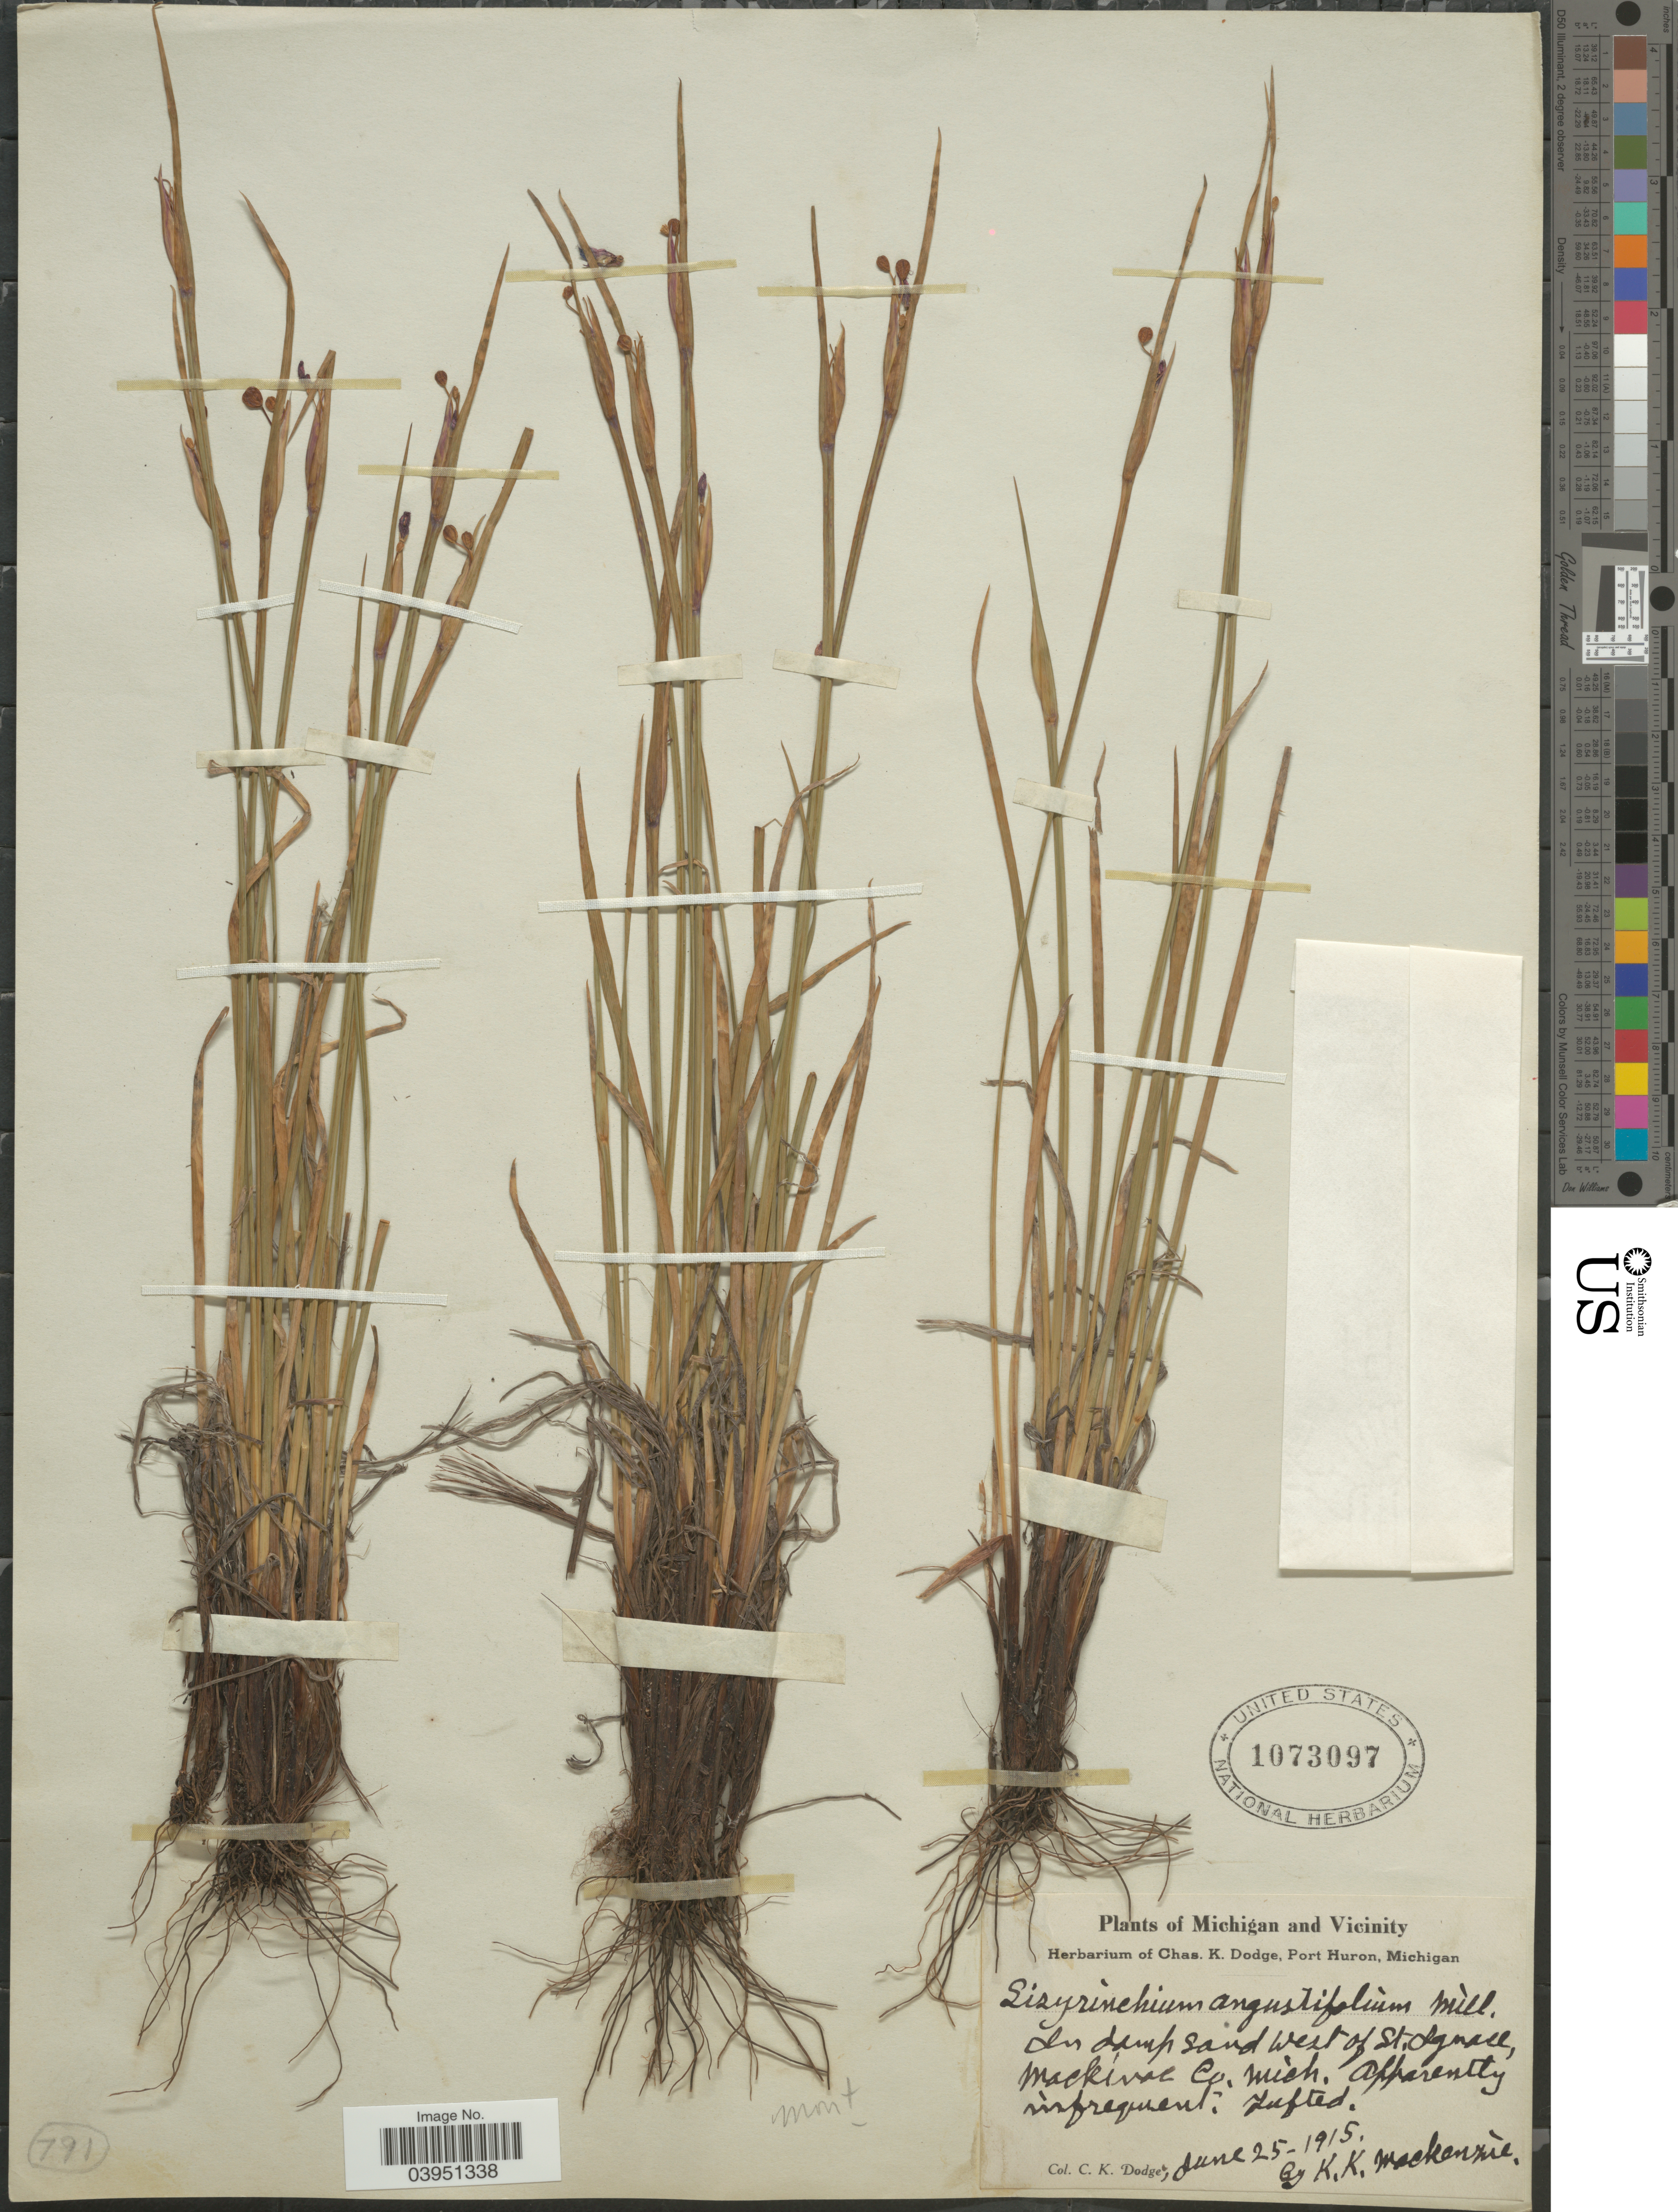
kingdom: Plantae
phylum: Tracheophyta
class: Liliopsida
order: Asparagales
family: Iridaceae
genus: Sisyrinchium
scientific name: Sisyrinchium montanum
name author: Greene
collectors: C. Dodge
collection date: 1915-06-25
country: United States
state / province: Michigan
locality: Michigan and Vicinity. West of St. Ignace, Mackinac Co.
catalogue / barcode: US 1073097